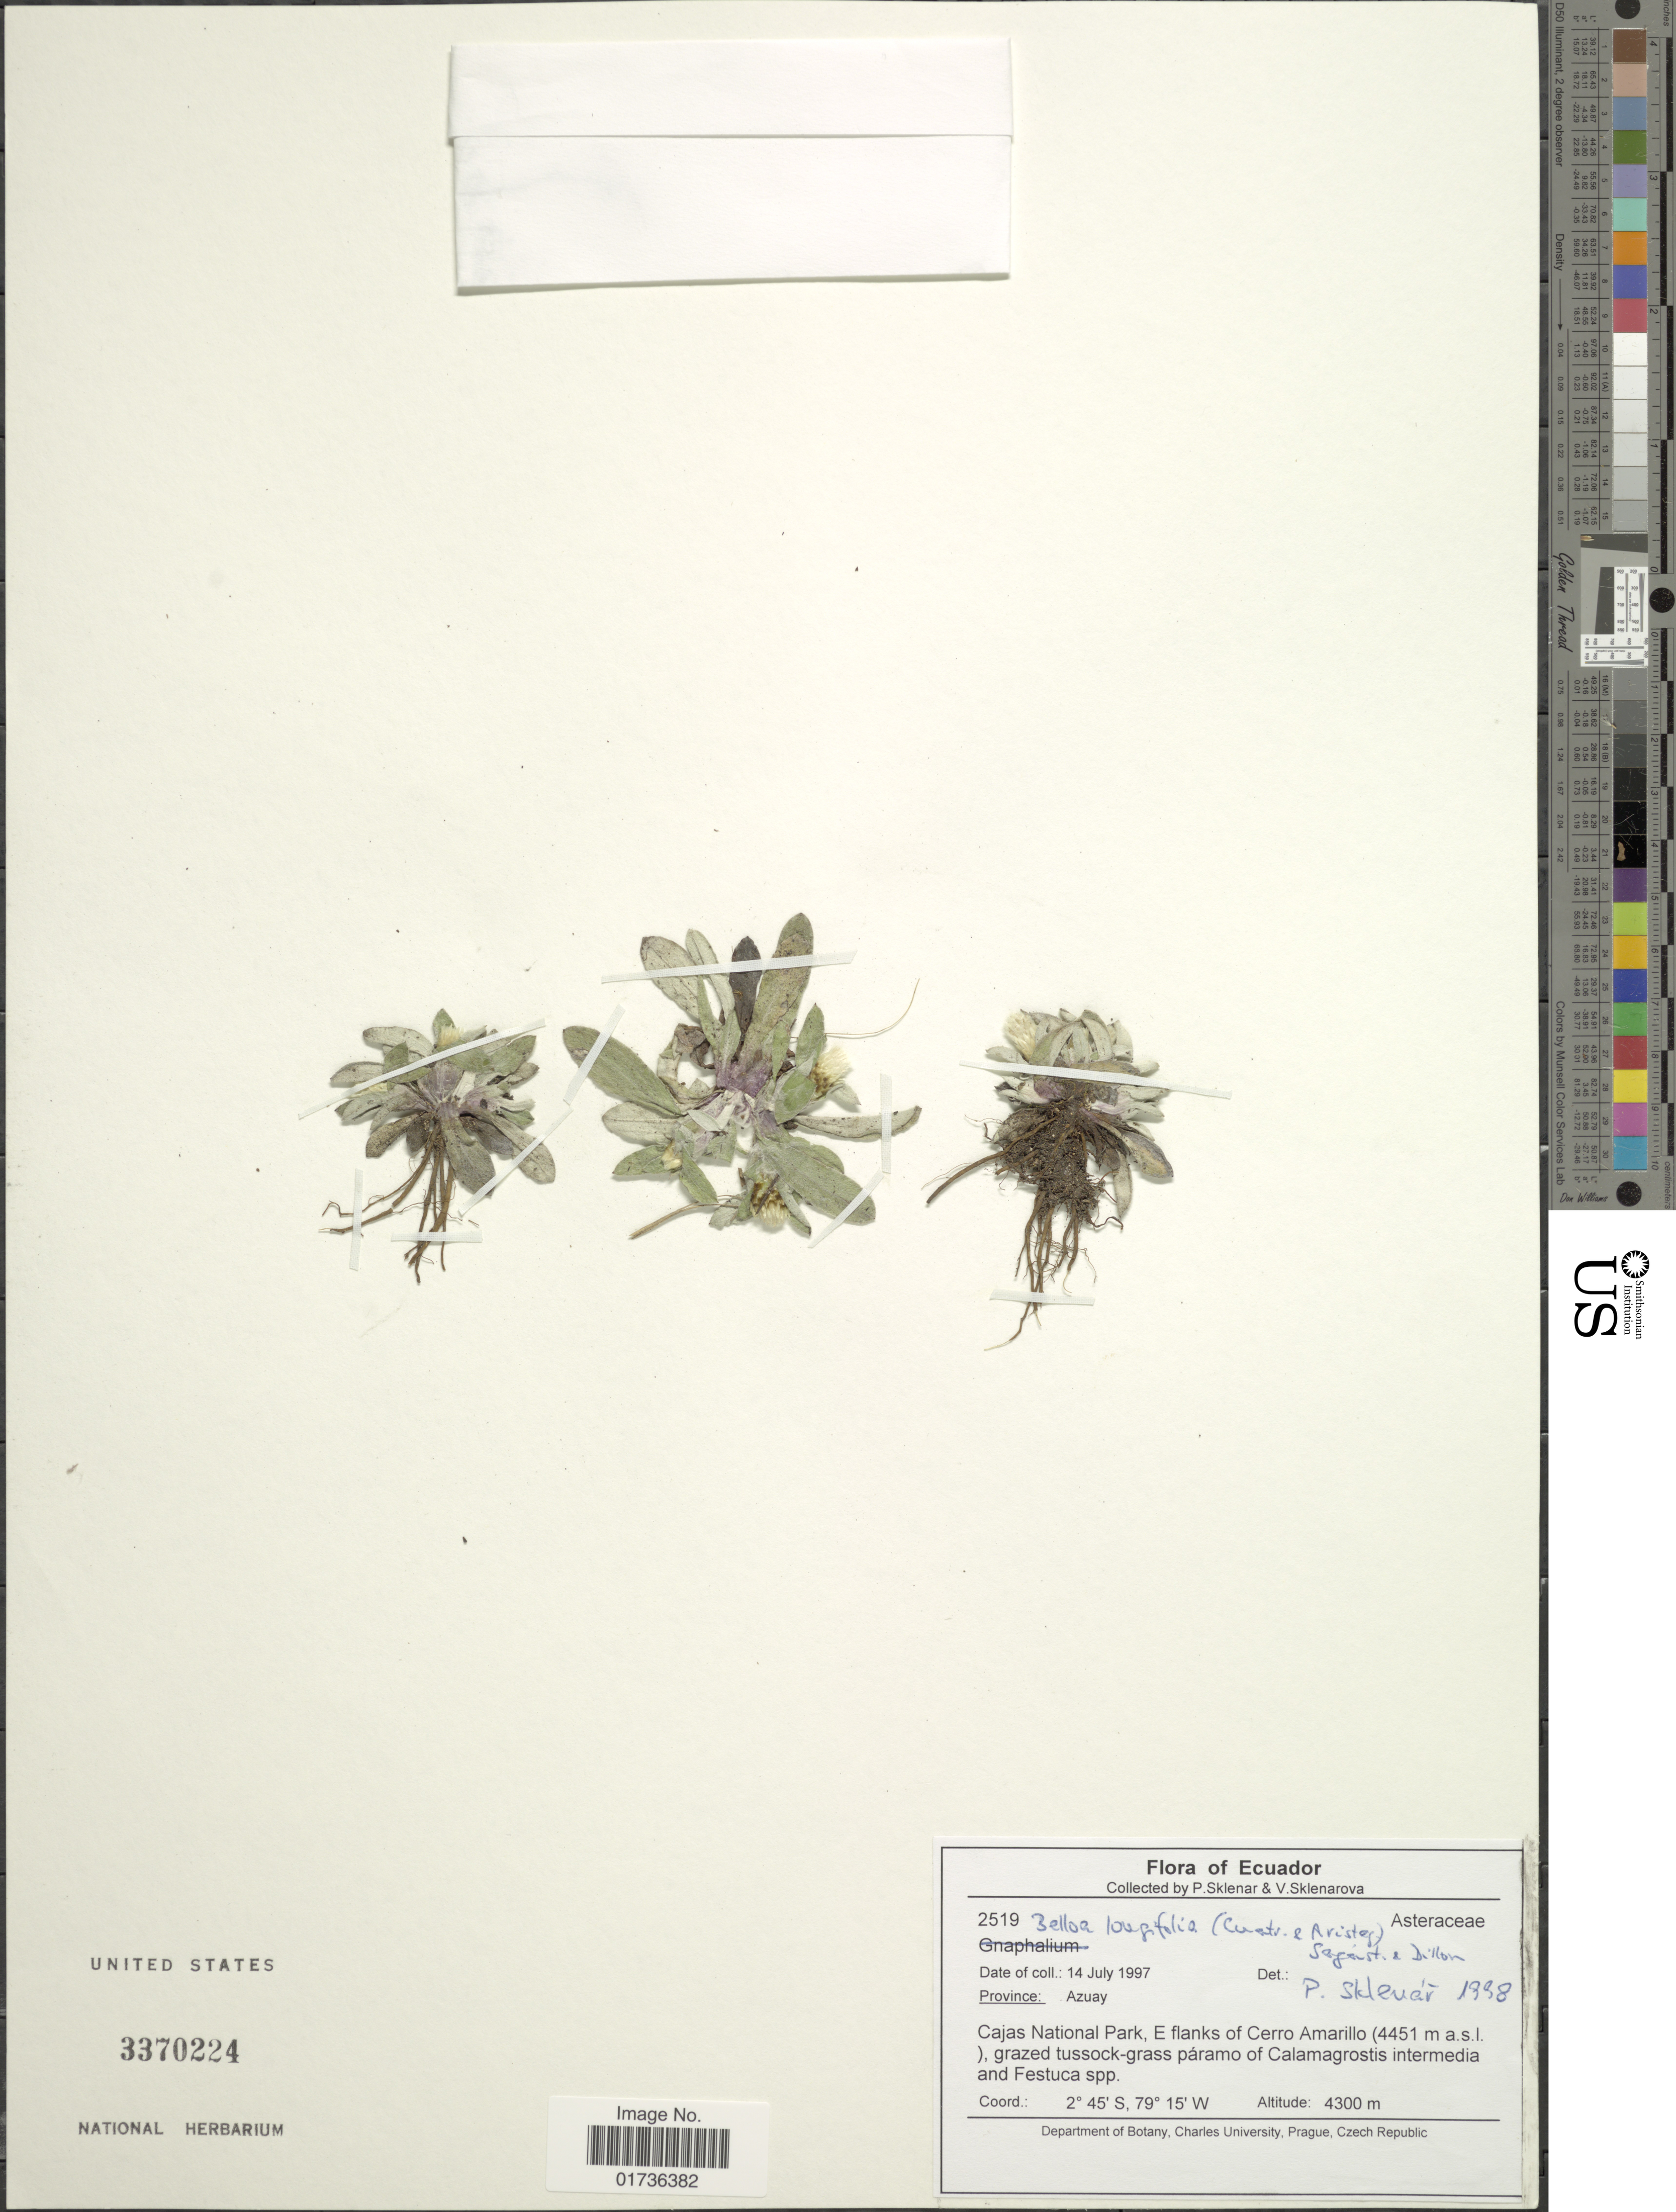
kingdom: Plantae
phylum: Tracheophyta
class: Magnoliopsida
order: Asterales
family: Asteraceae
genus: Belloa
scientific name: Belloa longifolia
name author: (Cuatrec. & Aristeg.) Sagást. & M.O. Dillon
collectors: P. Sklenár & V. Sklenárová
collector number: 2519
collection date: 1997-07-14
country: Ecuador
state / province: Azuay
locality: Cajas National Park, E flanks of Cerro Amarillo (4451 m a.s.l)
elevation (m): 4300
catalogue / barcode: US 3370224